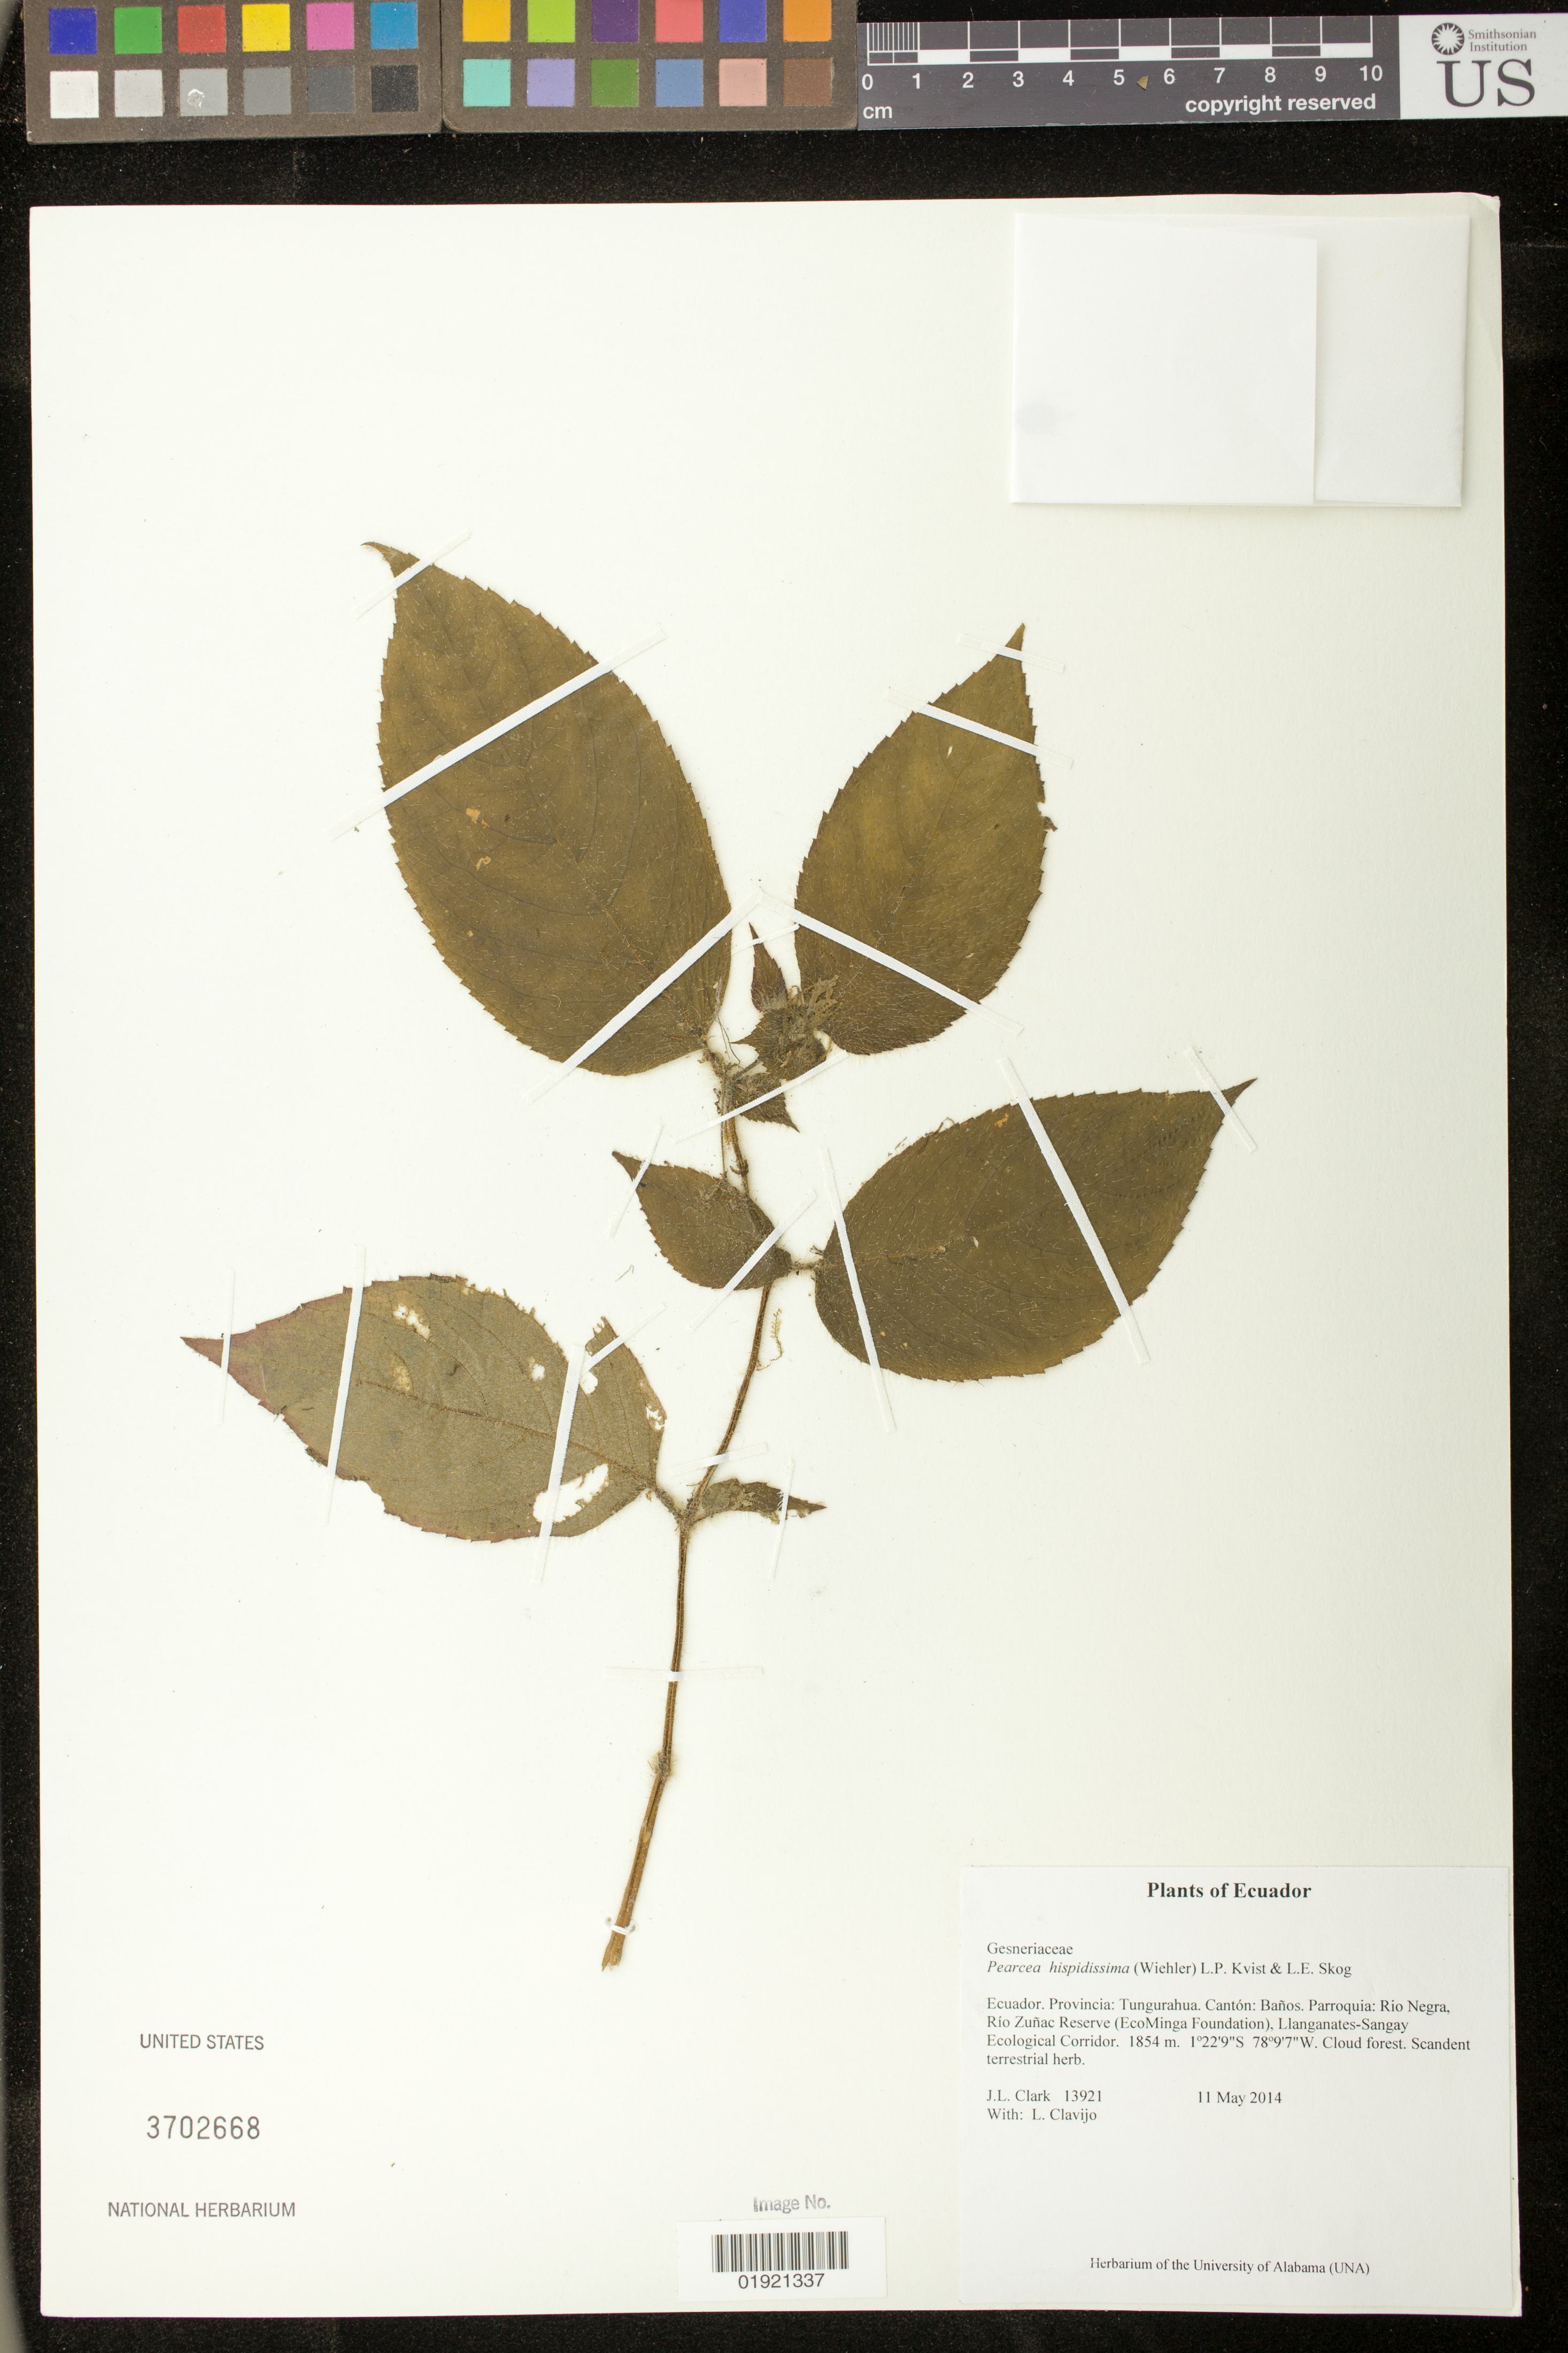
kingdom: Plantae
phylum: Tracheophyta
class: Magnoliopsida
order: Lamiales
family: Gesneriaceae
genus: Pearcea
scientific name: Pearcea hispidissima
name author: (Wiehler) L.P. Kvist & L.E. Skog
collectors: J. L. Clark & L. Clavijo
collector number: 13921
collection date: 2014-05-11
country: Ecuador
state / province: Tungurahua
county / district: Banos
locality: Parroquia: Rio Negra, Rio Zunac Reserve (EcoMinga Foundation), Llanganates-Sangay Ecological Corridor.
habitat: Cloud forest.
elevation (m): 1854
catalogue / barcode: US 3702668